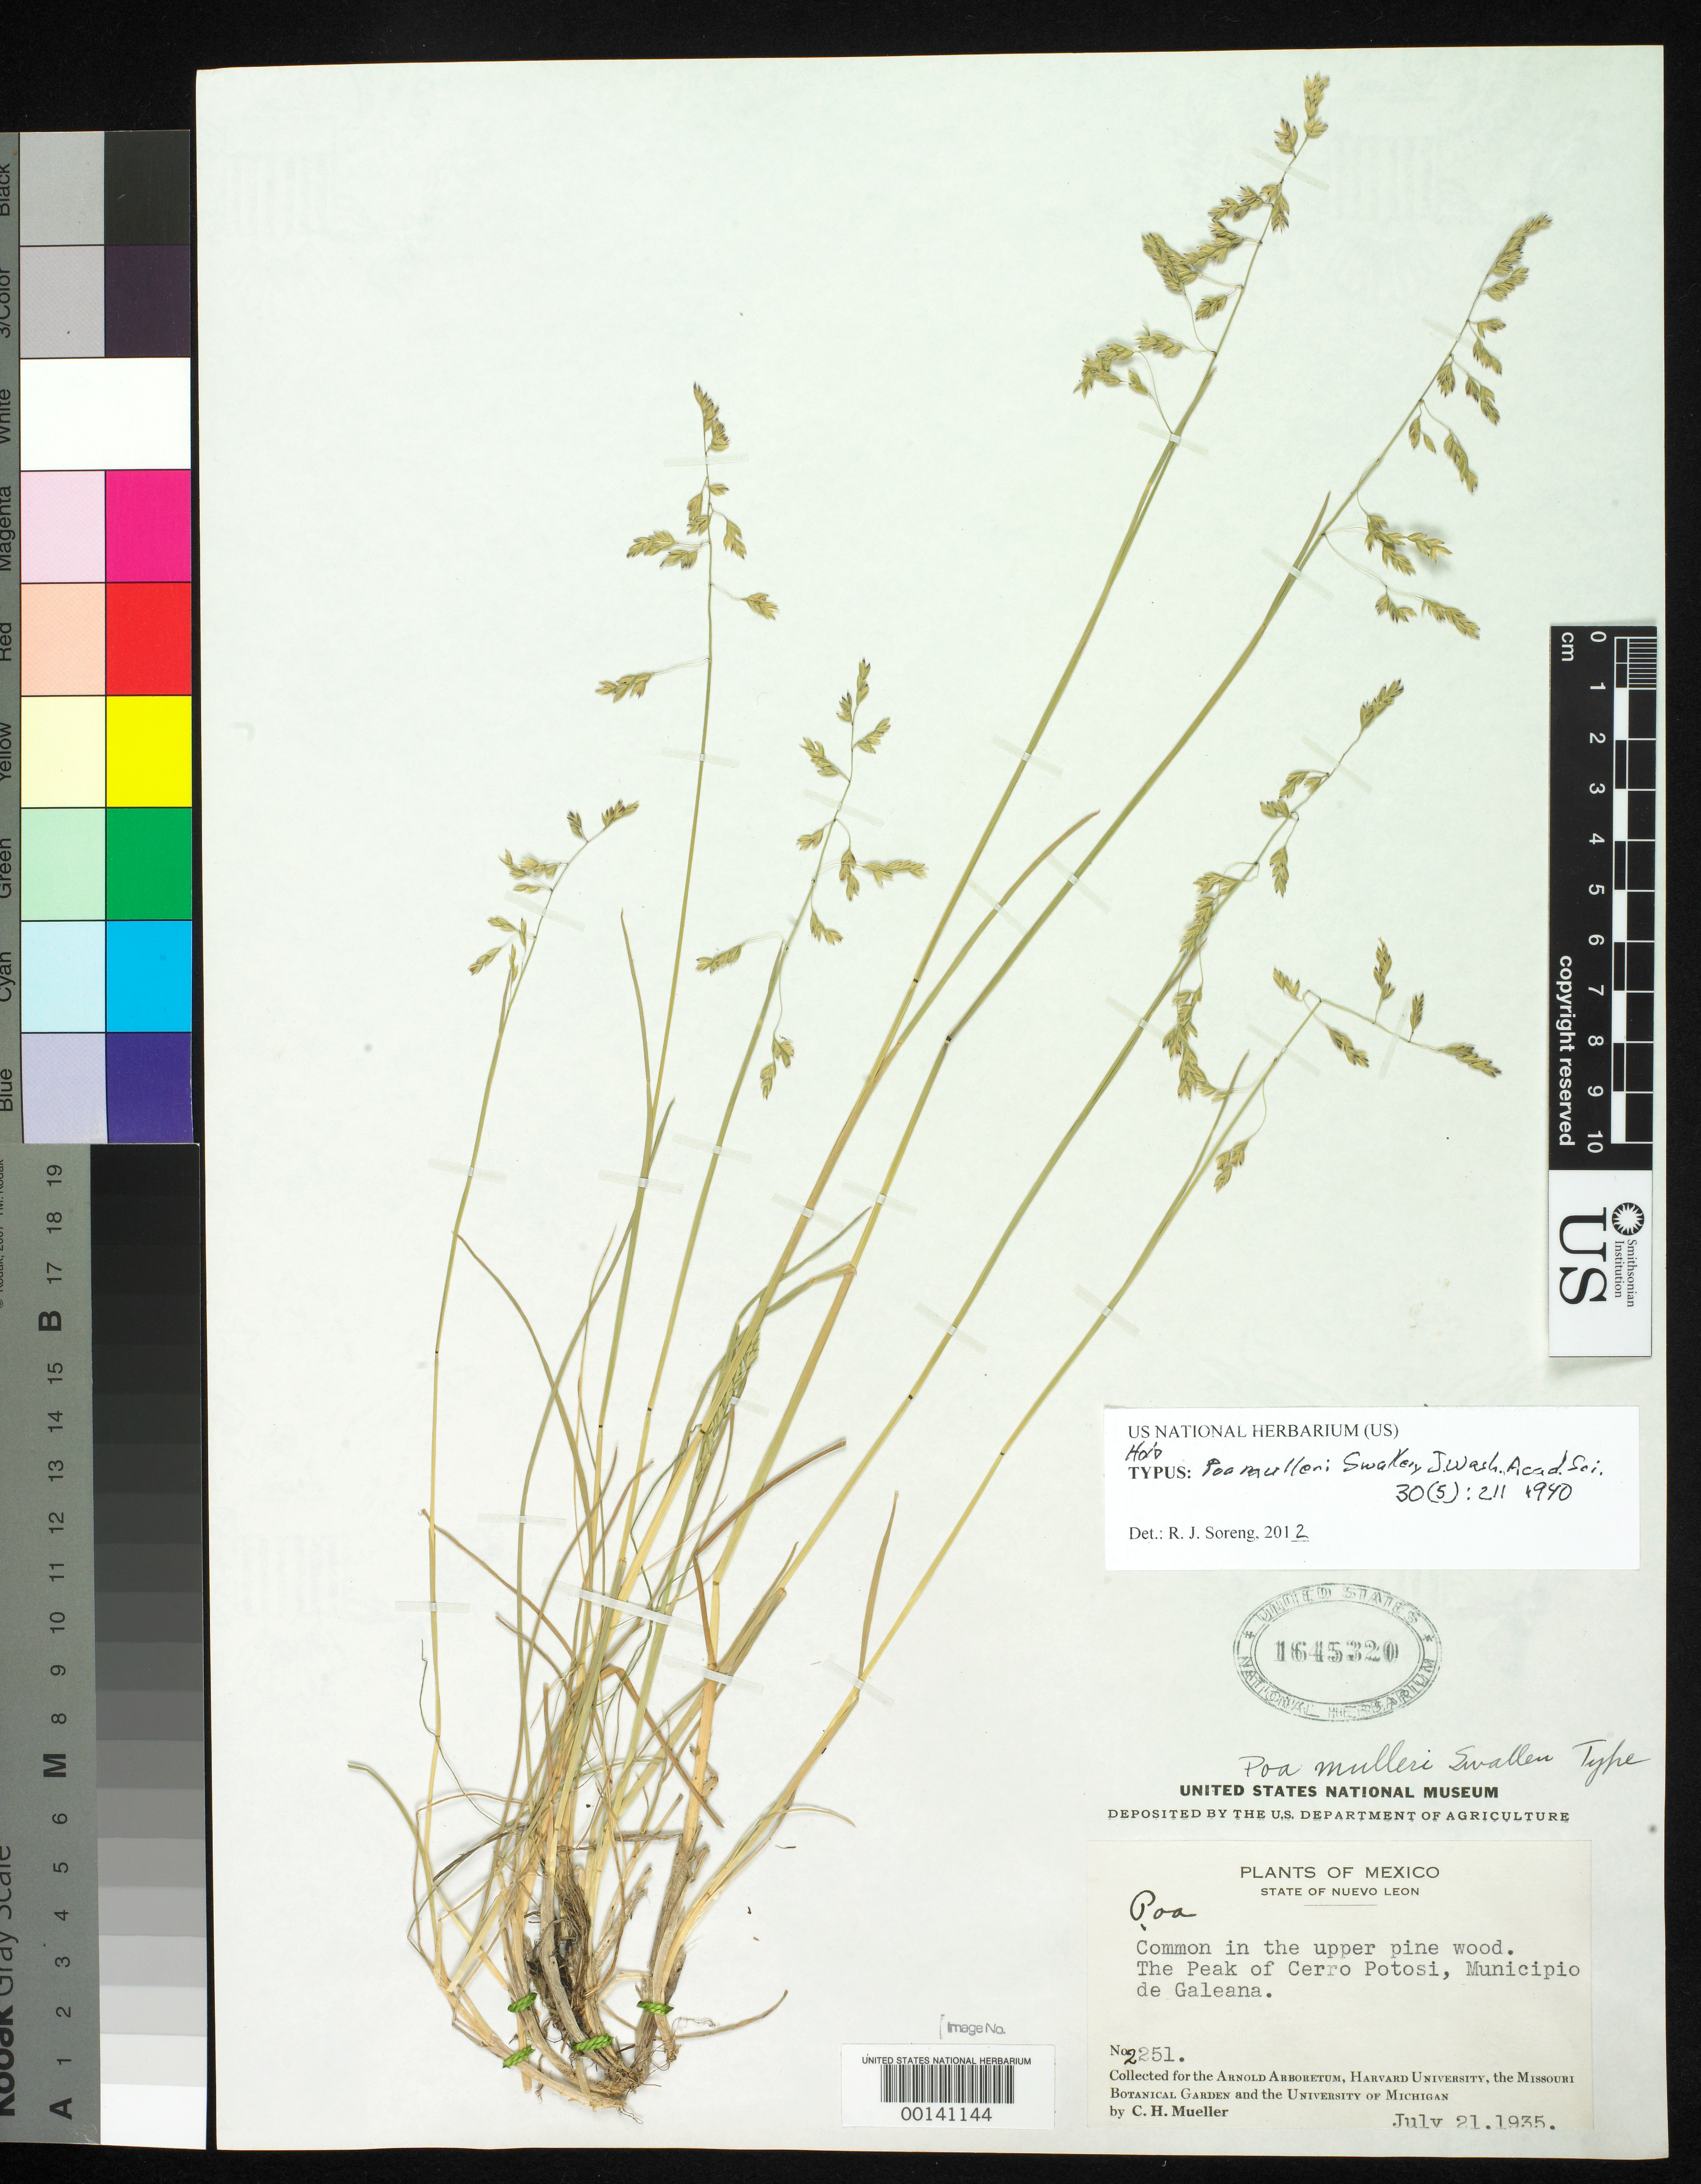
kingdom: Plantae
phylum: Tracheophyta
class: Liliopsida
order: Poales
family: Poaceae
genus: Poa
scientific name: Poa mulleri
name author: Swallen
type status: Holotype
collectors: C. H. Muller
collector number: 2251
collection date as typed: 21 Jul 1935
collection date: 1935-07-21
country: Mexico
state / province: Nuevo León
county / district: Galeana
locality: Cerro Potosi.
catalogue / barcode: US 1645320